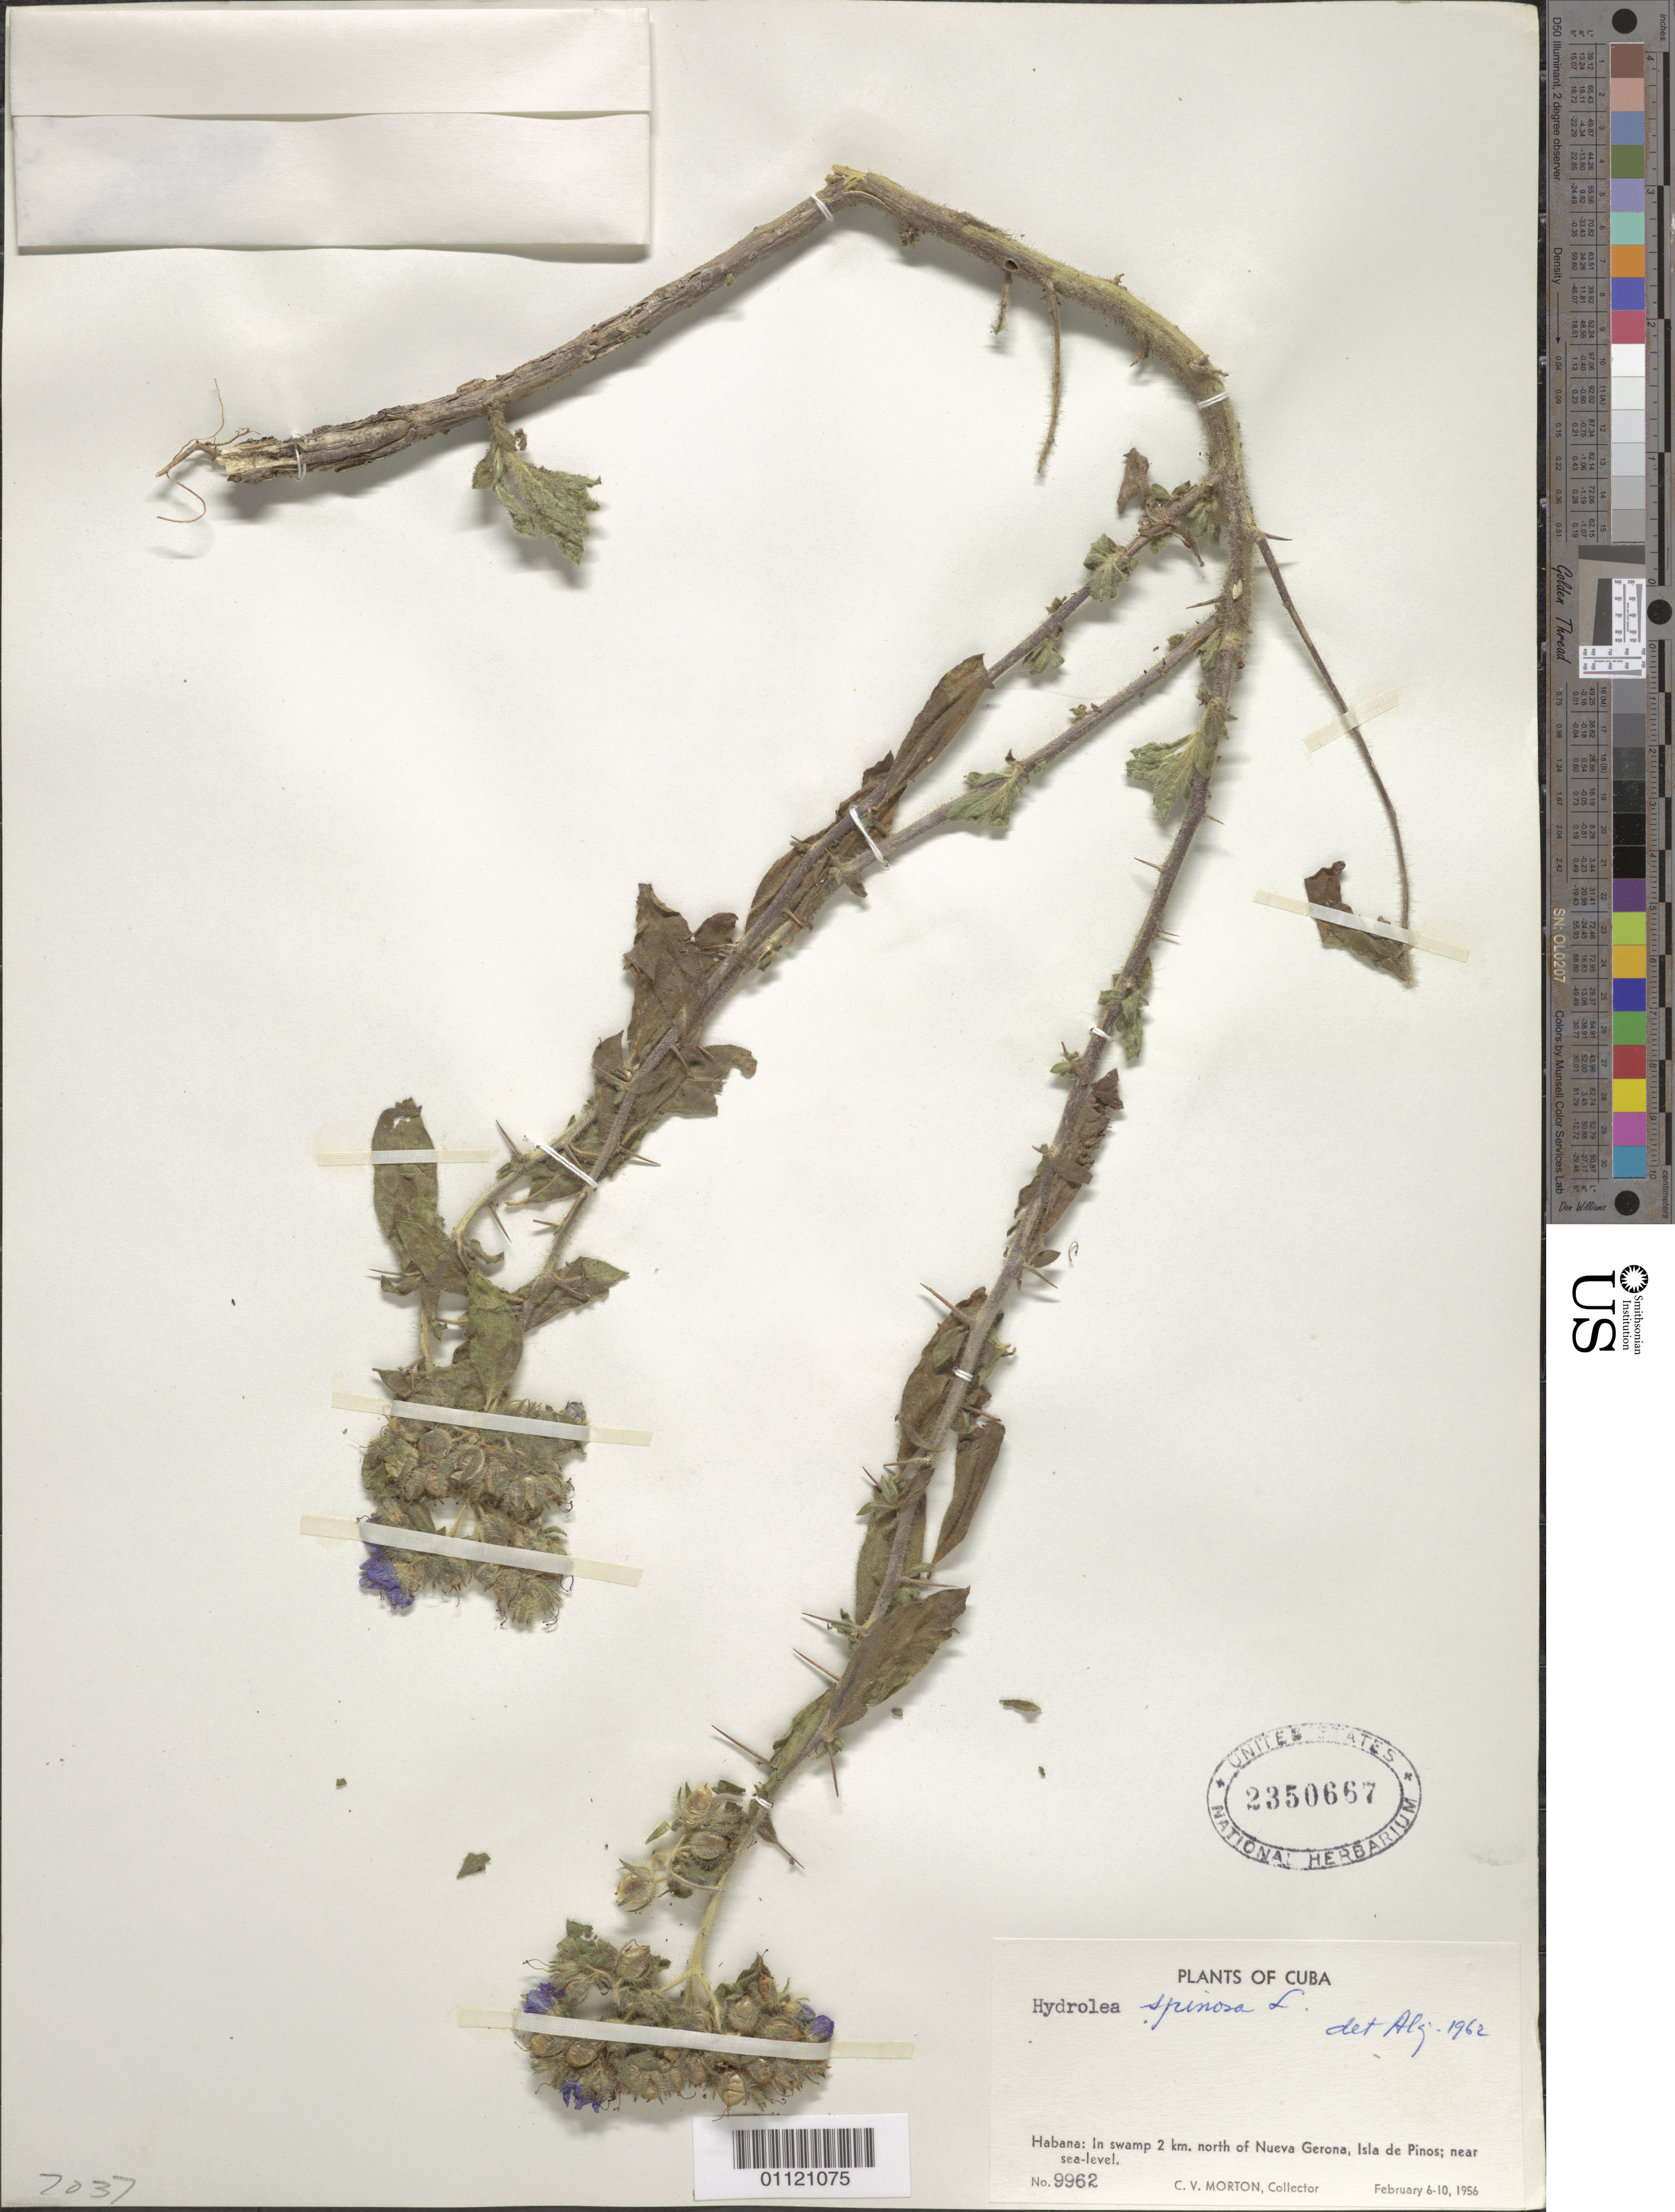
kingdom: Plantae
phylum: Tracheophyta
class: Magnoliopsida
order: Solanales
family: Hydroleaceae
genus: Hydrolea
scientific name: Hydrolea spinosa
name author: L.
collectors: C. V. Morton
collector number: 9962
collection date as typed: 06 Feb 1956 to 10 Feb 1956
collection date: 1956-02-06/1956-02-10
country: Cuba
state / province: Isla de La Juventud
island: Isla de la Juventud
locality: Isle of Pines, 2 km N of Nueva Gerona, Isla de Pinos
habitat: swamp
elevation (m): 0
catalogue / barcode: US 2350667